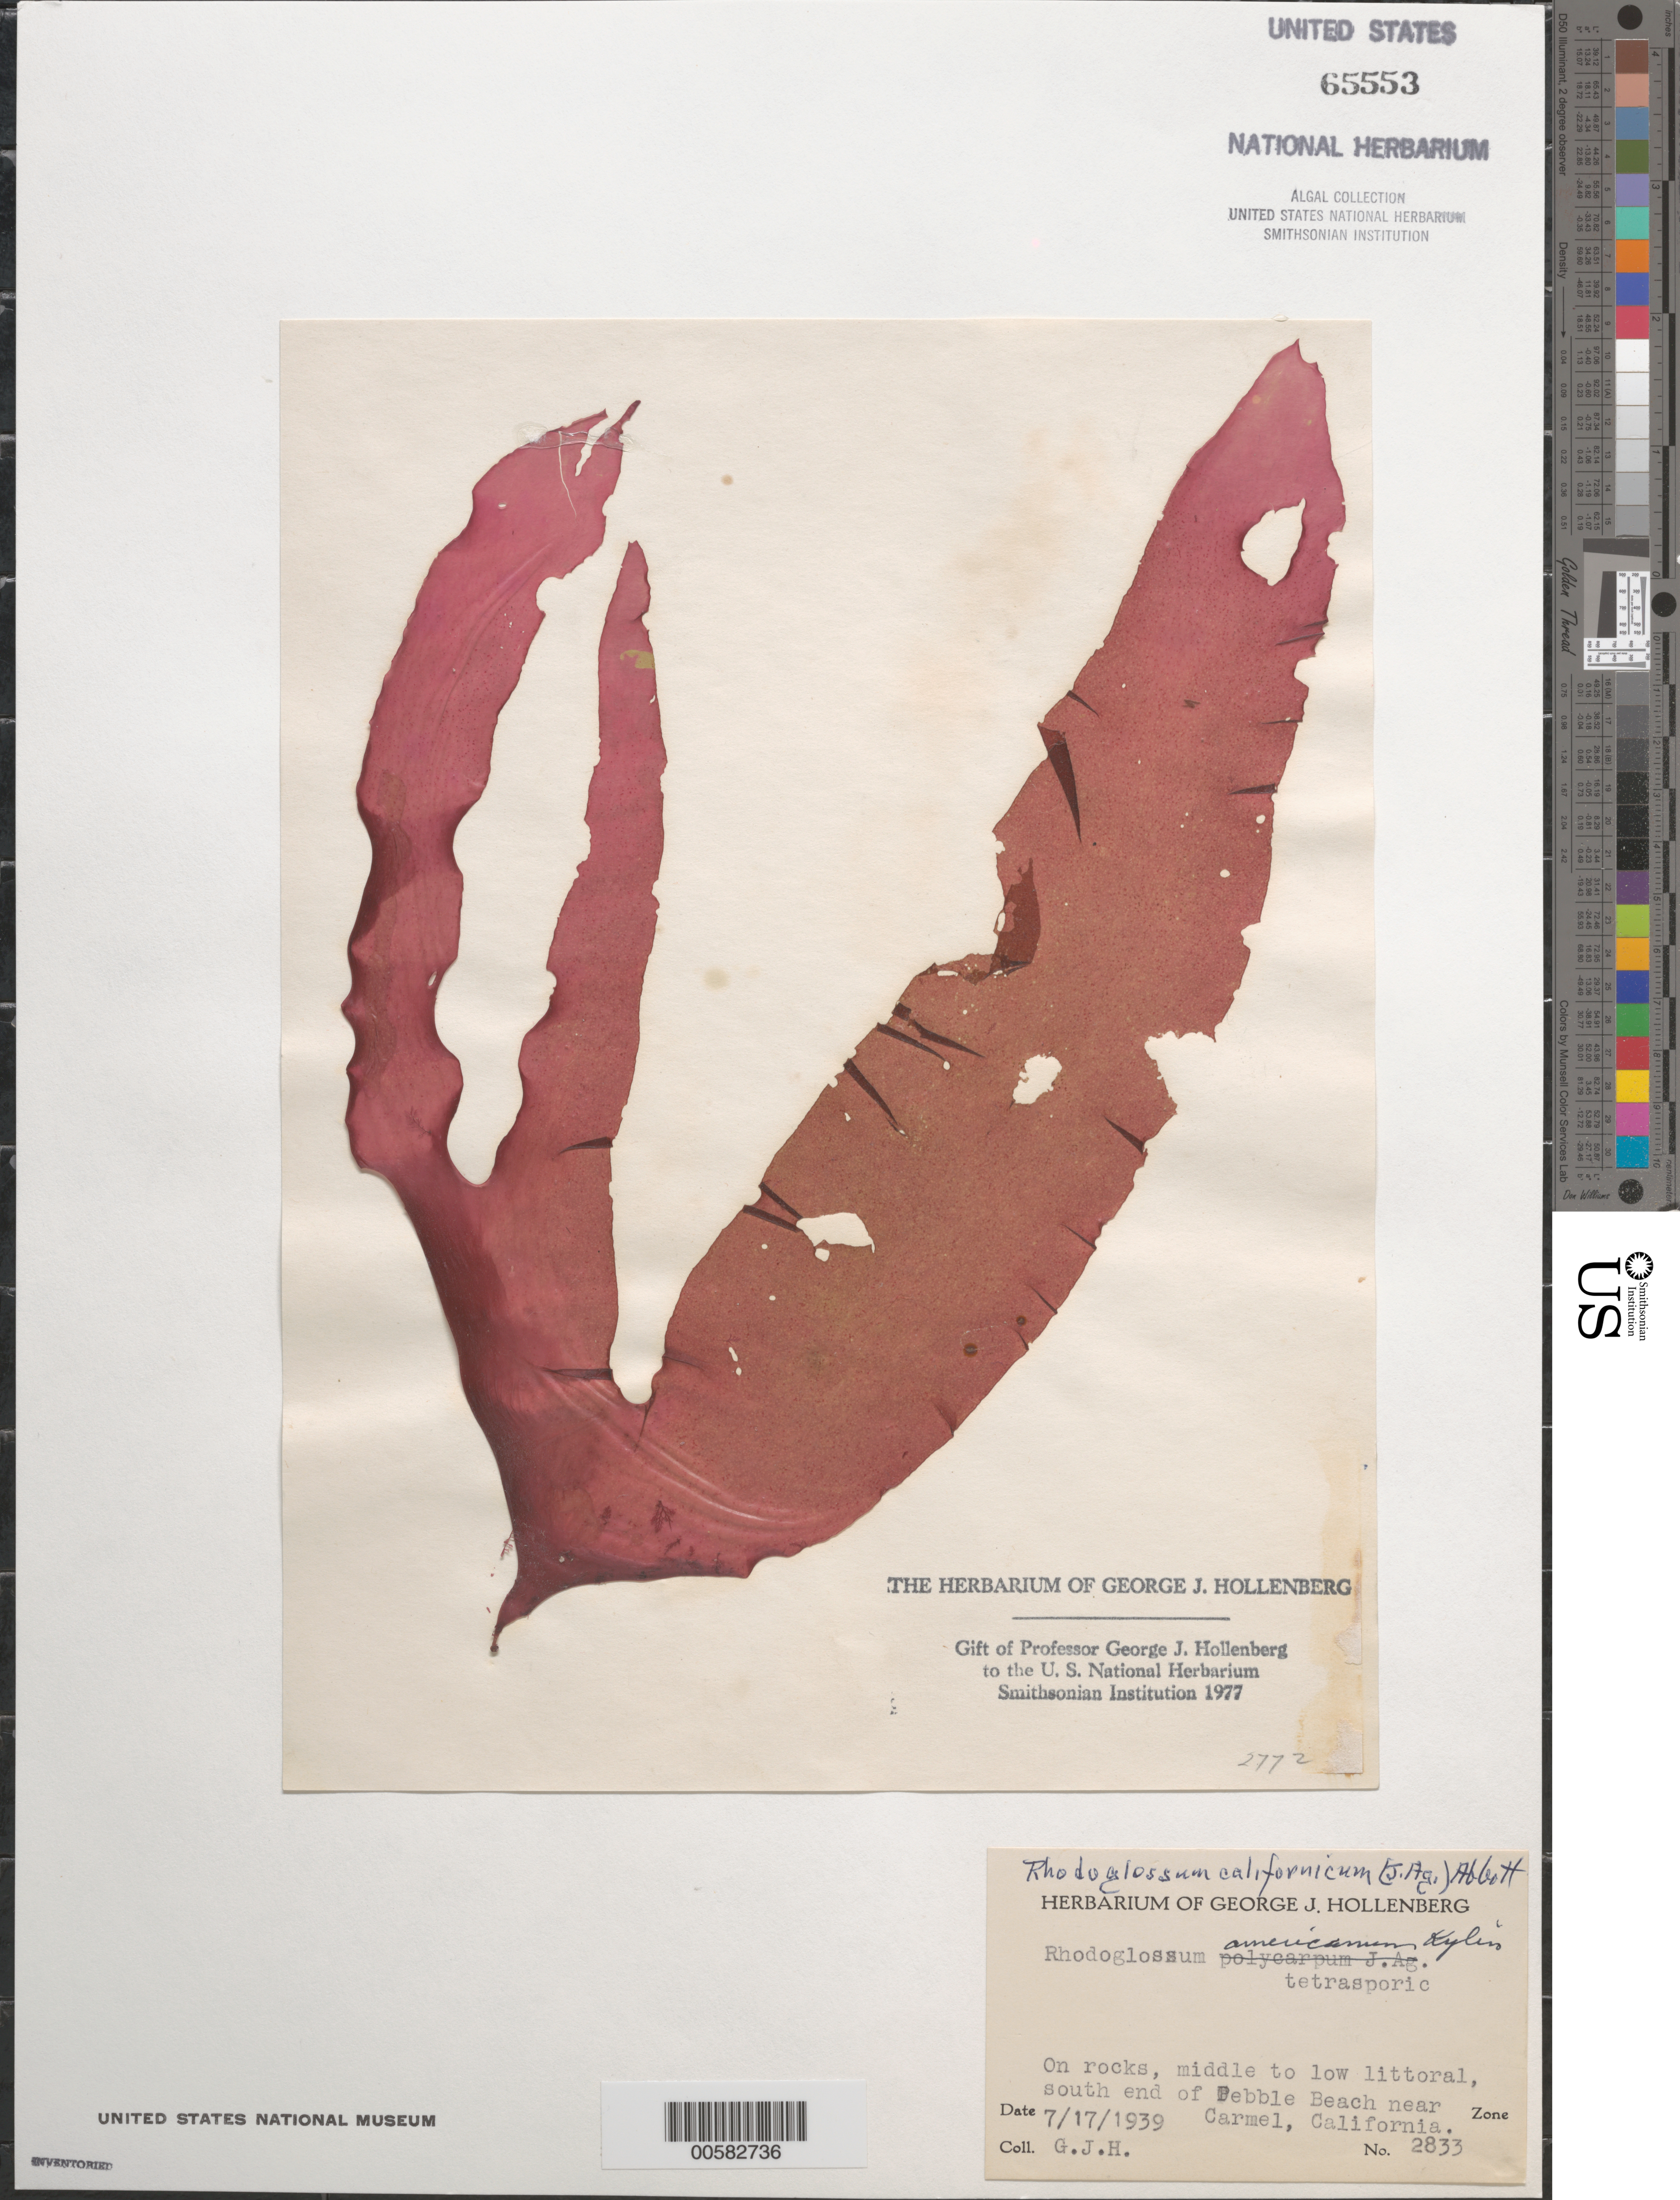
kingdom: Plantae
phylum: Rhodophyta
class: Florideophyceae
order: Gigartinales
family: Gigartinaceae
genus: Mazzaella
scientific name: Mazzaella californica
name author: (J. Agardh) G. De Toni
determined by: Algae name updating Project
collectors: G. Hollenberg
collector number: GJH 2833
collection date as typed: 17 Jul 1939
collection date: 1939-07-17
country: United States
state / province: California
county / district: Monterey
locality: Pebble Beach, near Carmel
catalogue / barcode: US 65553